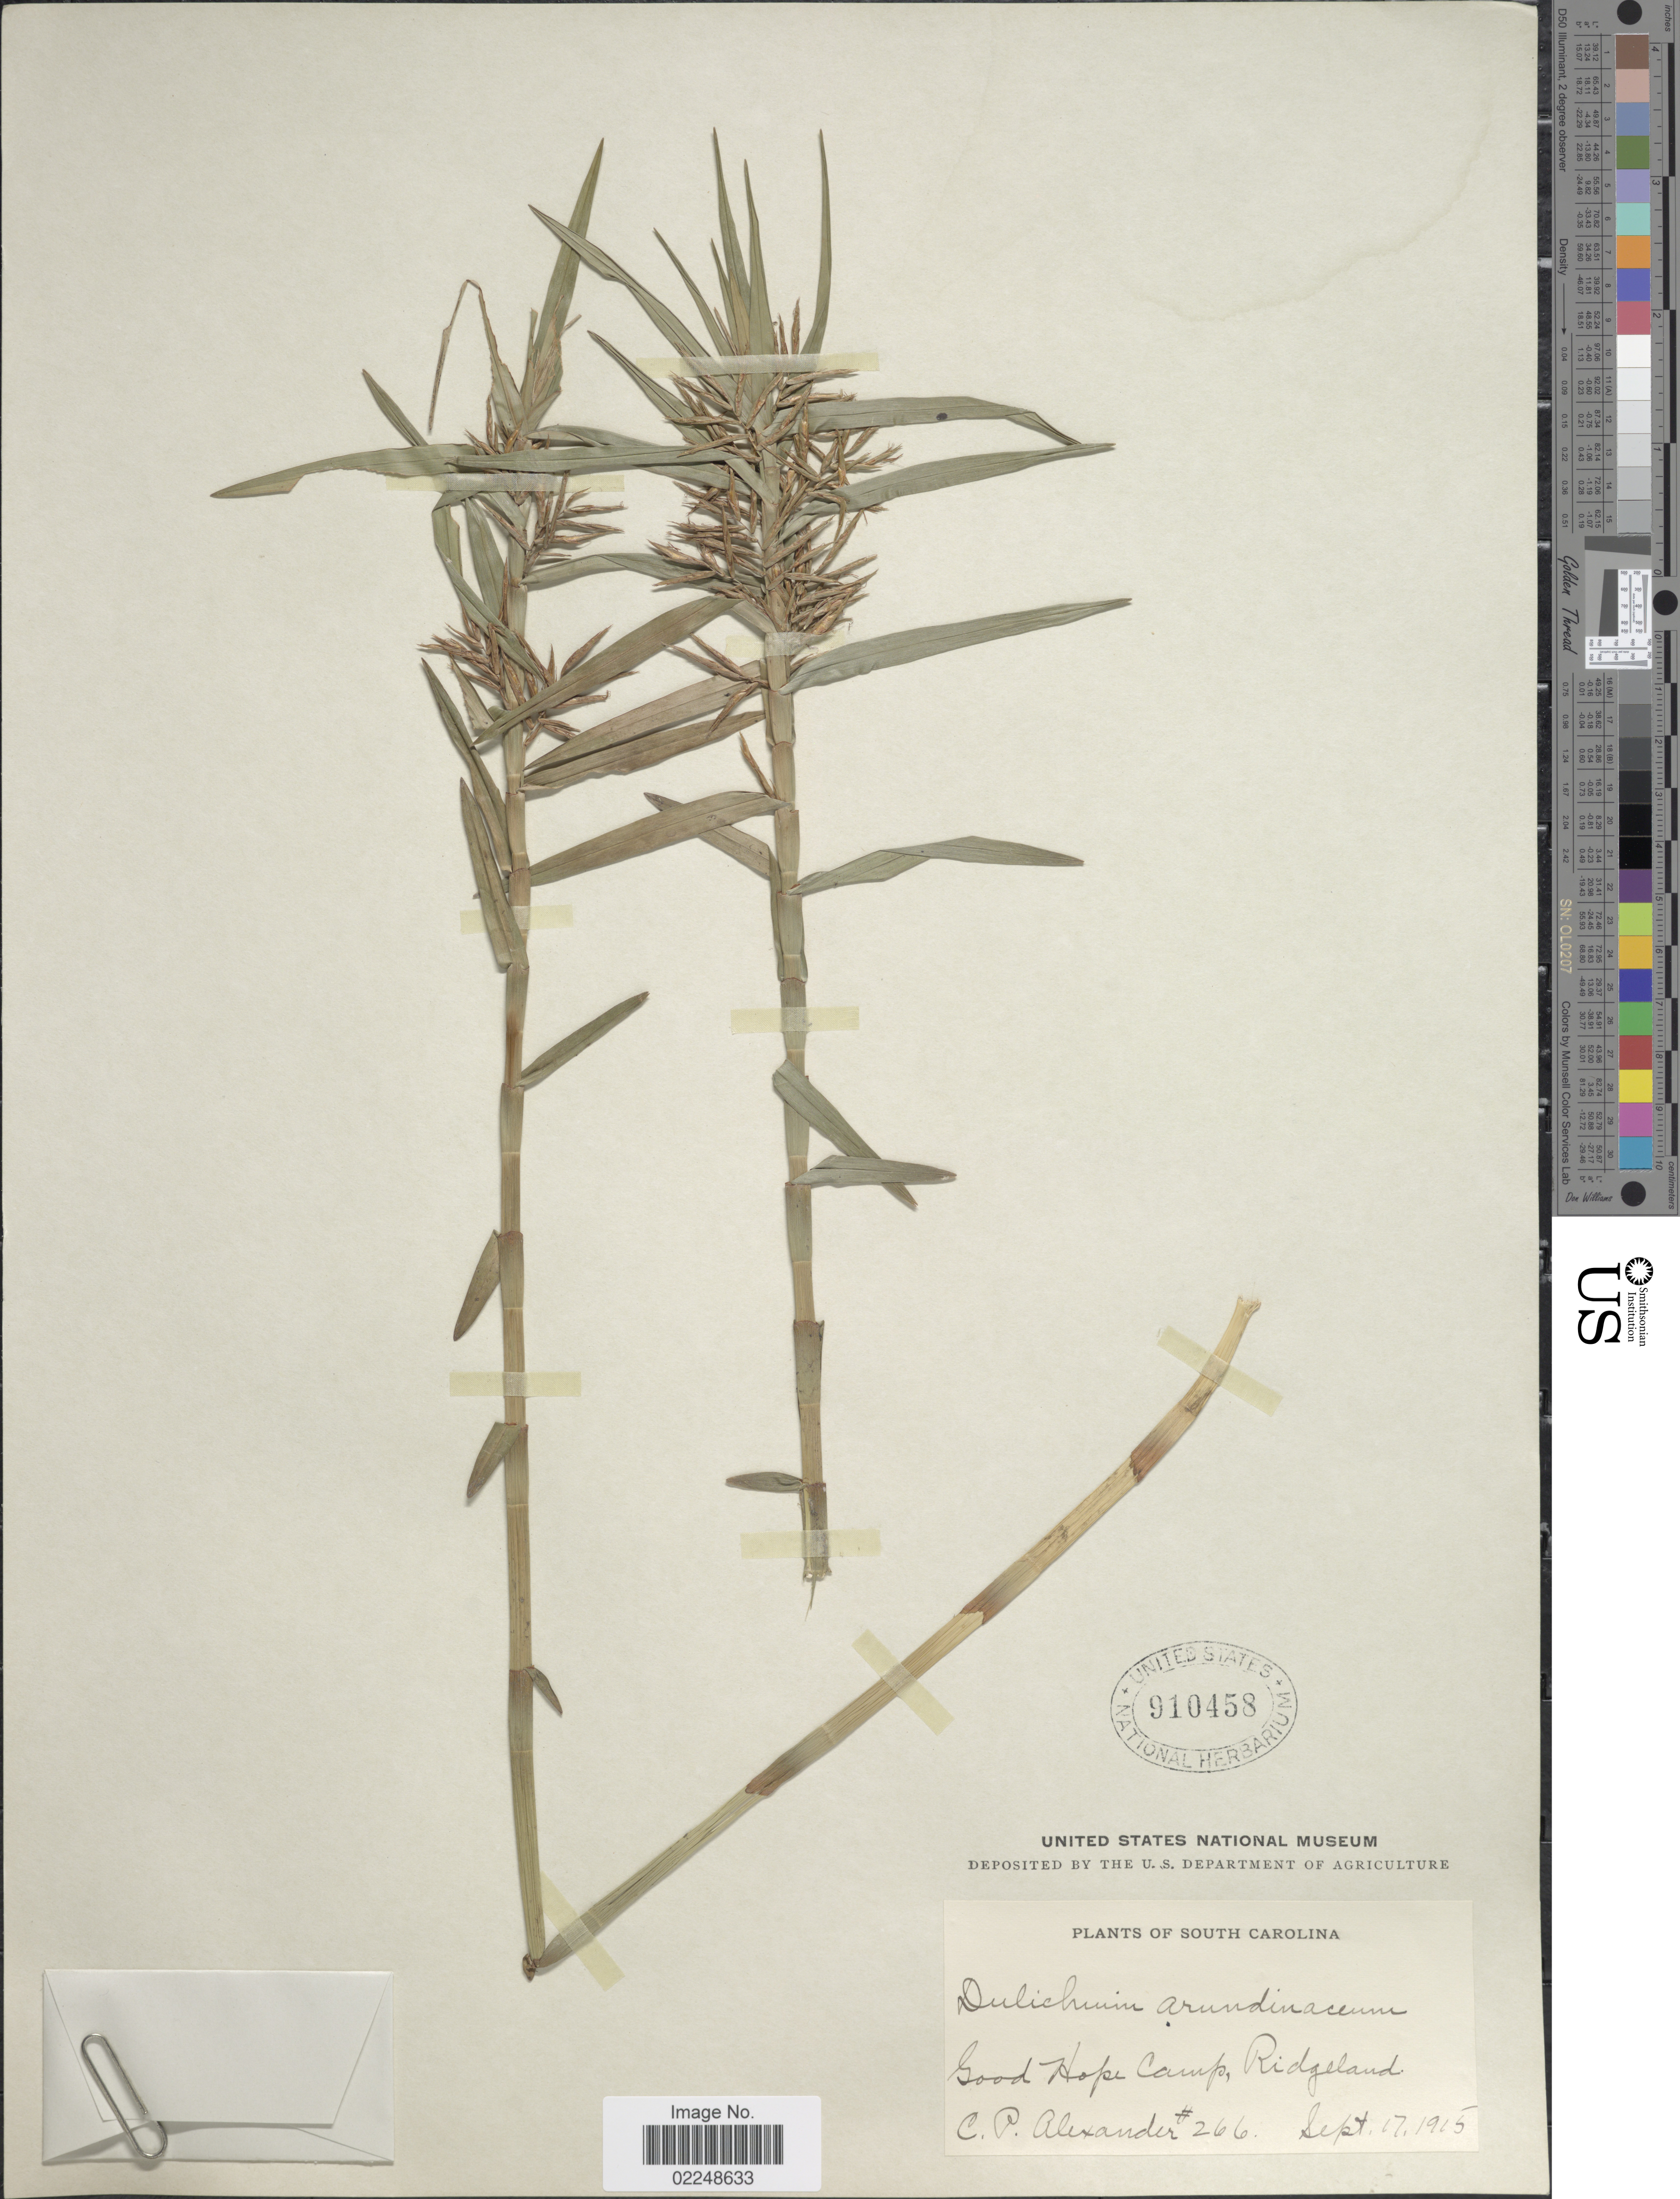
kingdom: Plantae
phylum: Tracheophyta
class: Liliopsida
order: Poales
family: Cyperaceae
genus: Dulichium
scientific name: Dulichium arundinaceum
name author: (L.) Britton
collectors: C. P. Alexander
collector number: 266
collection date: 1915-09-17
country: United States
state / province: South Carolina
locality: Good Hope Camp, Ridgeland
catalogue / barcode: US 910458